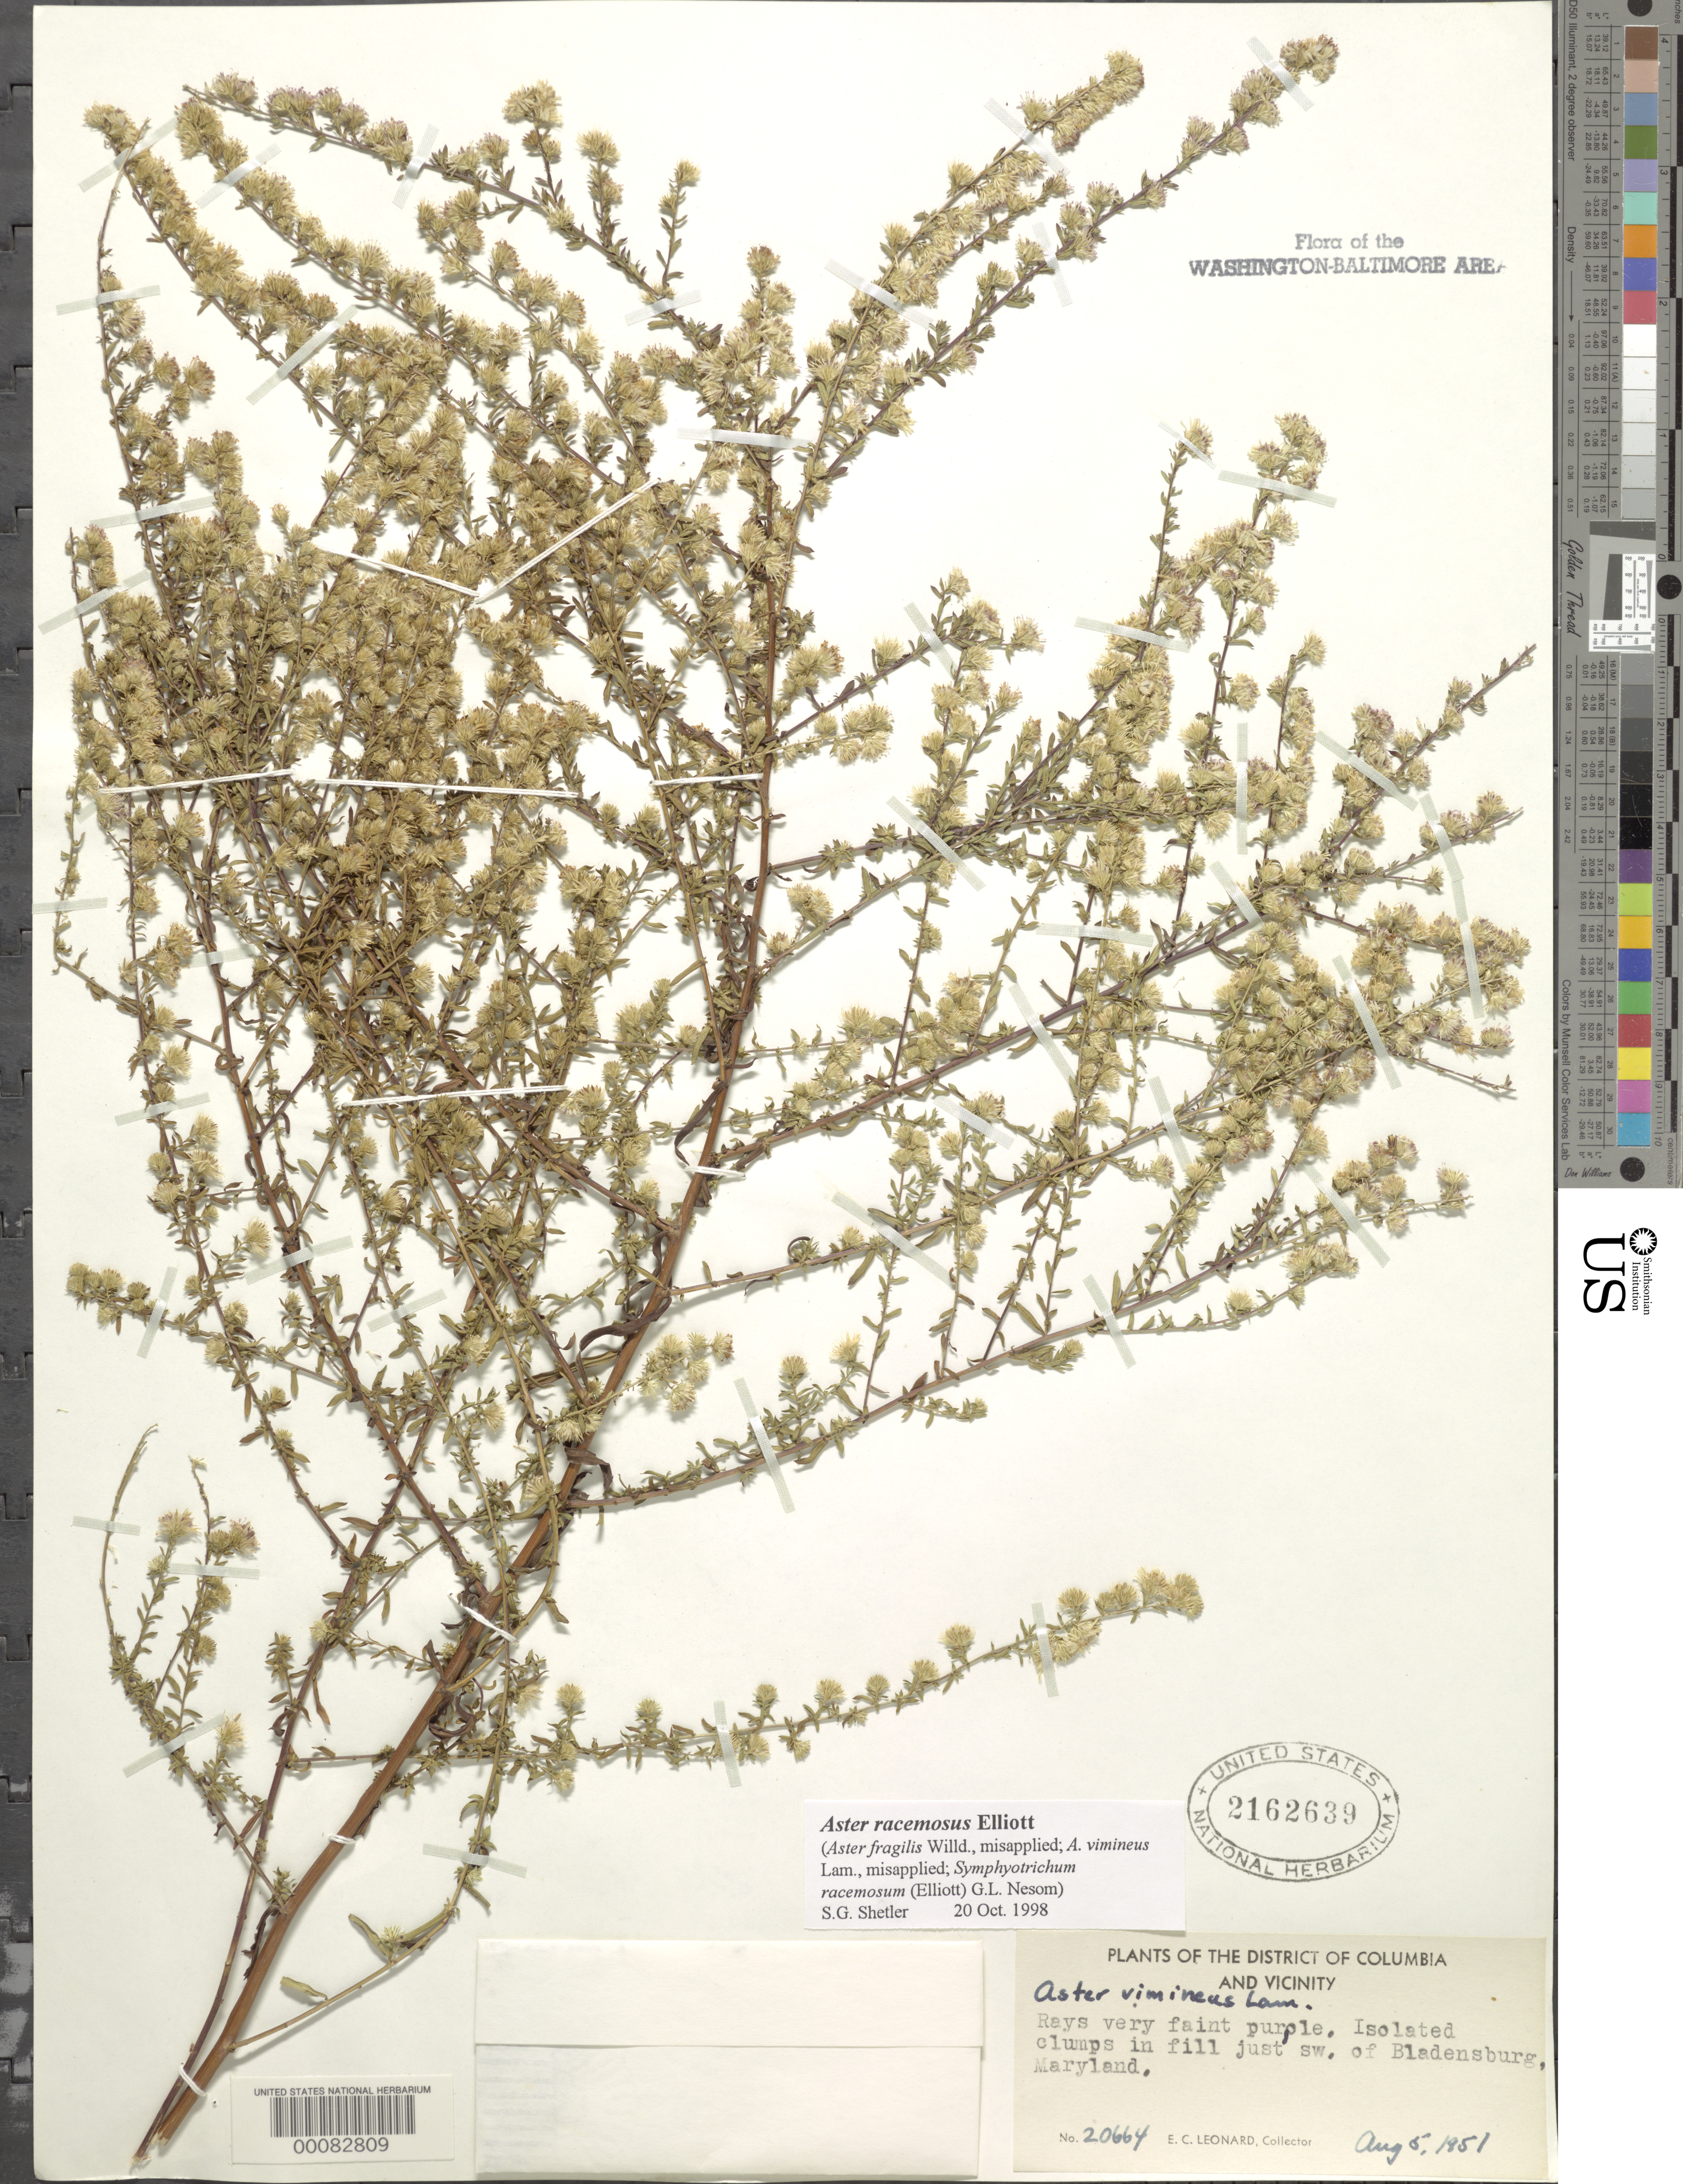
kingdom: Plantae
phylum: Tracheophyta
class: Magnoliopsida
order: Asterales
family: Asteraceae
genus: Symphyotrichum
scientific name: Symphyotrichum racemosum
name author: (Elliott) G.L. Nesom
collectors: E. C. Leonard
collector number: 20664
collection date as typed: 05 Aug 1951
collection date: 1951-08-05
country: United States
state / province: Maryland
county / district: St. Mary's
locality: Fill SW of Bladensburg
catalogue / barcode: US 2162639